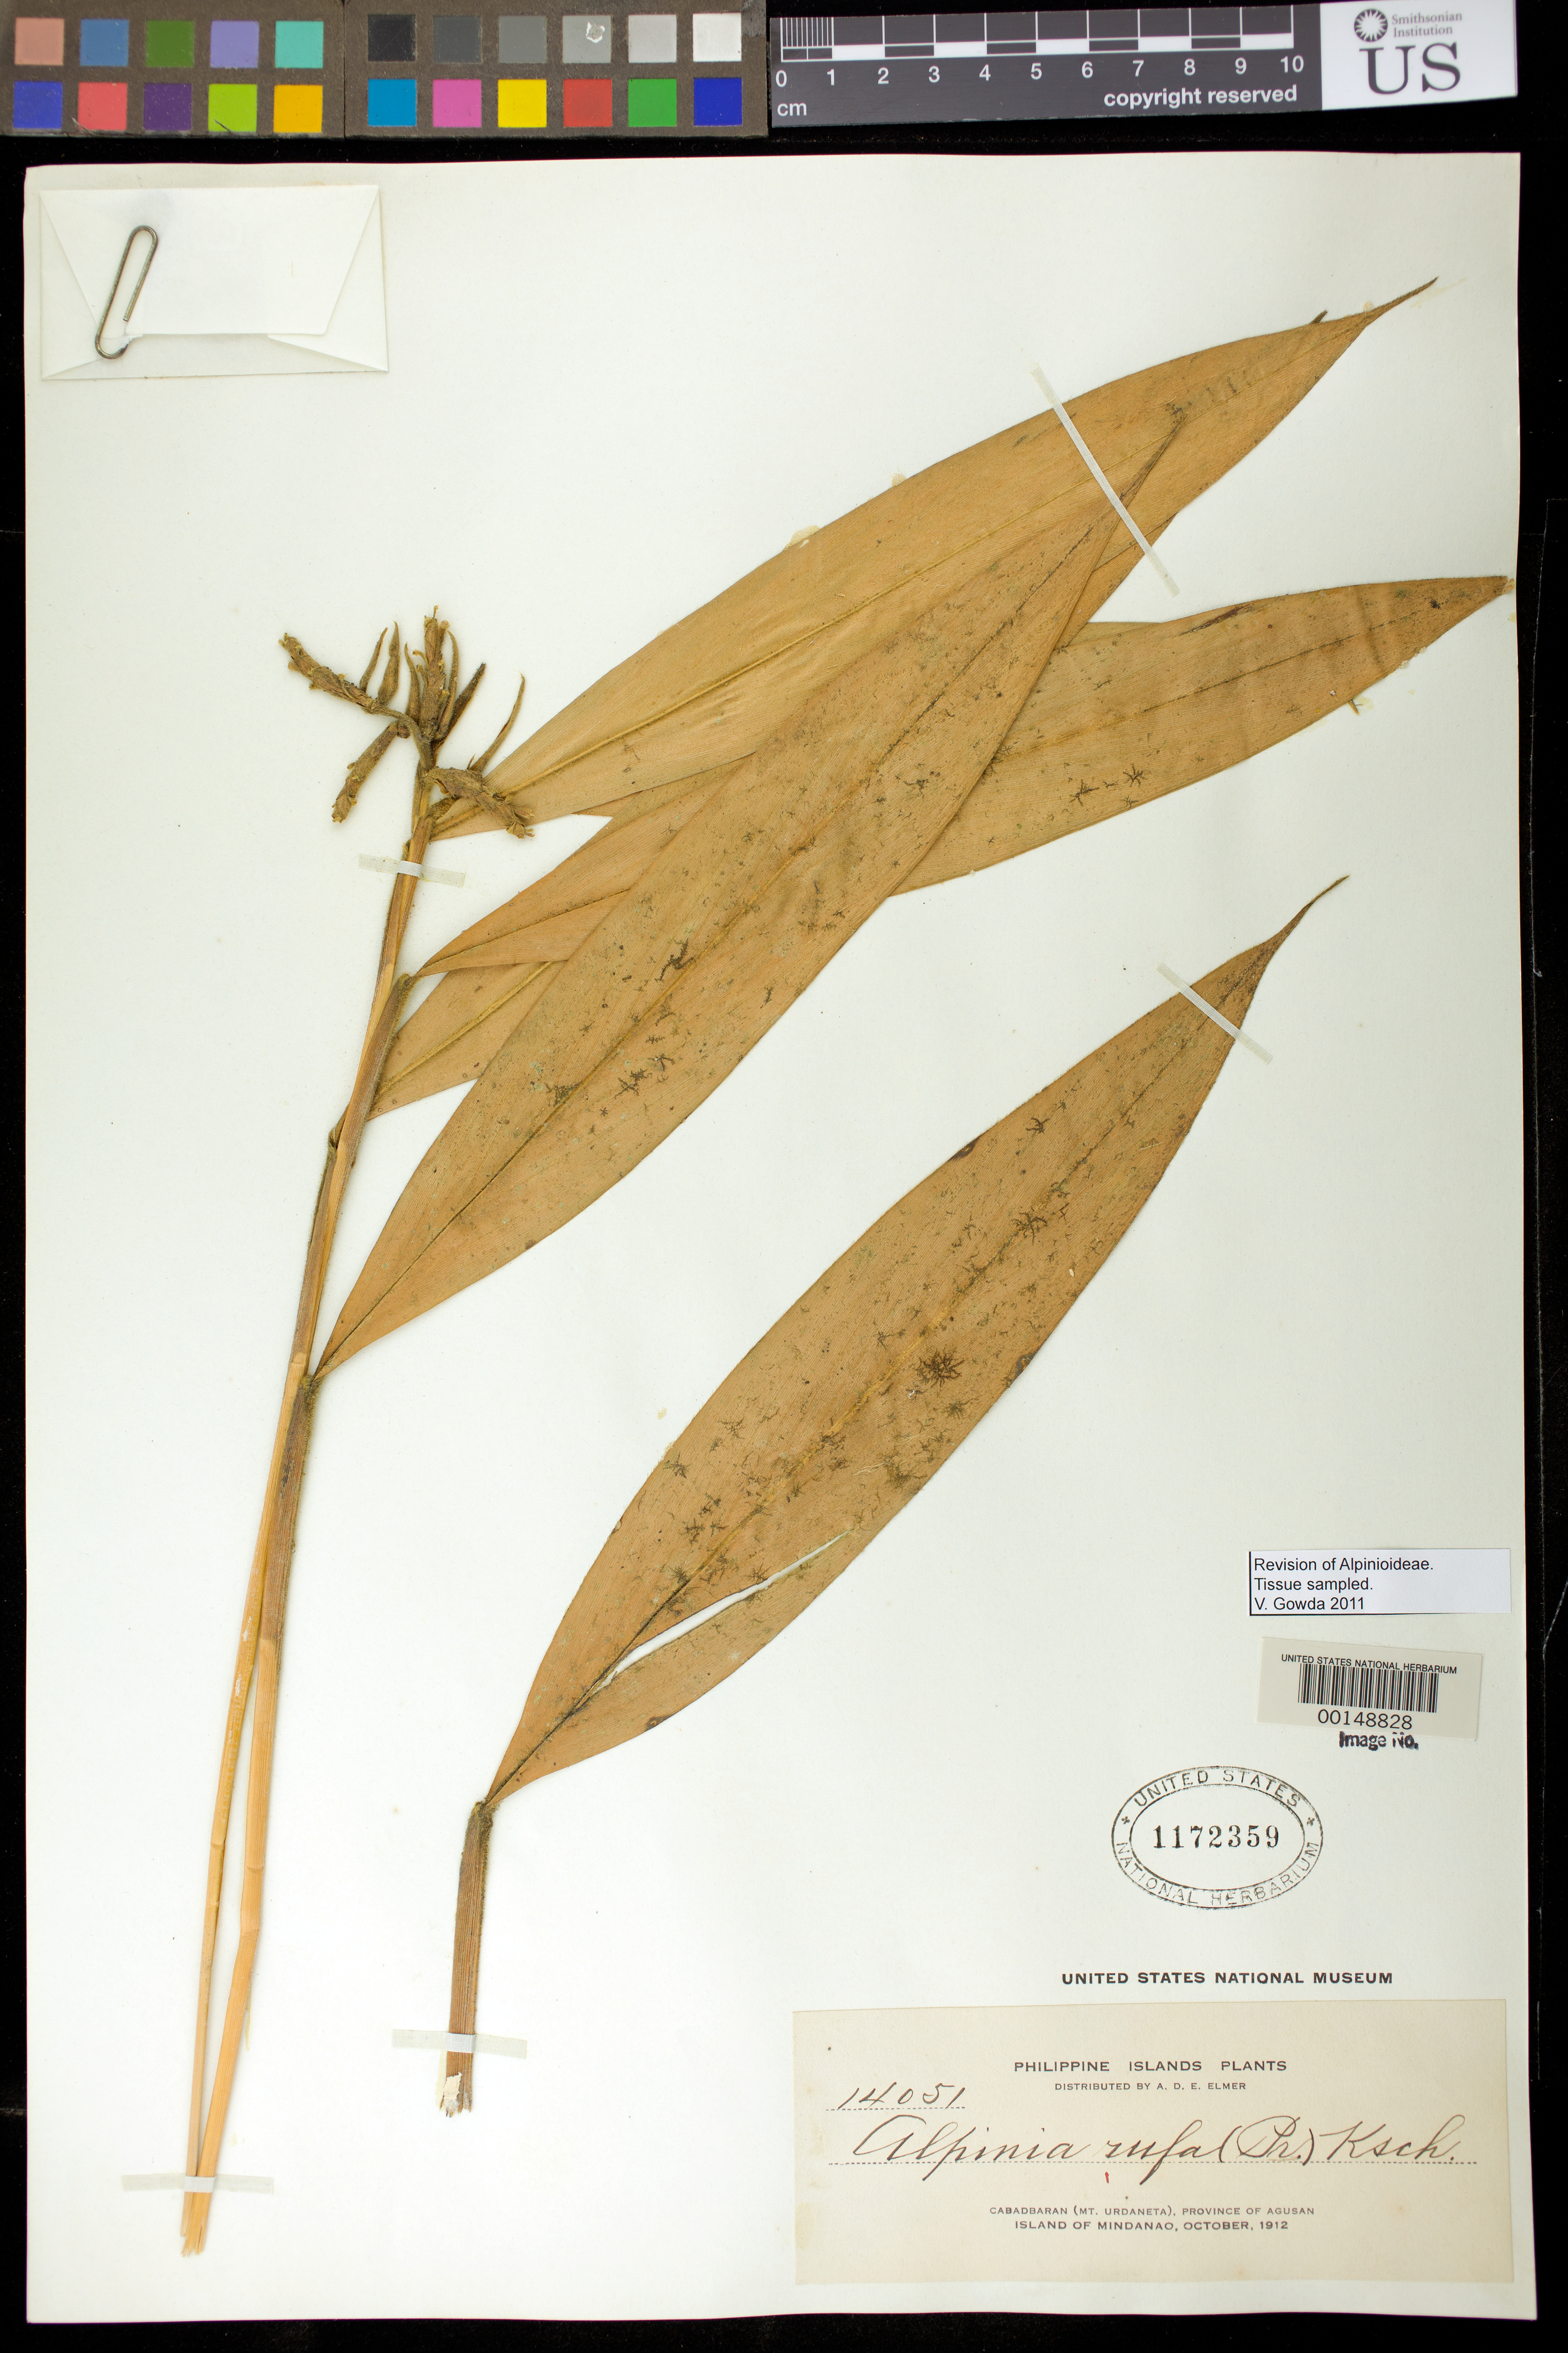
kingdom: Plantae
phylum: Tracheophyta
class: Liliopsida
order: Zingiberales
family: Zingiberaceae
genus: Alpinia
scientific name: Alpinia rufa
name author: (C. Presl) Náves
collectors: A. D. E. Elmer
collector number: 14051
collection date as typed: Oct 1912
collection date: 1912-10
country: Philippines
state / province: Caraga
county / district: Agusan del Norte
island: Mindanao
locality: Cabadbaran, Mt. Urdaneta, province of agusan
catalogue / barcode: US 1172359